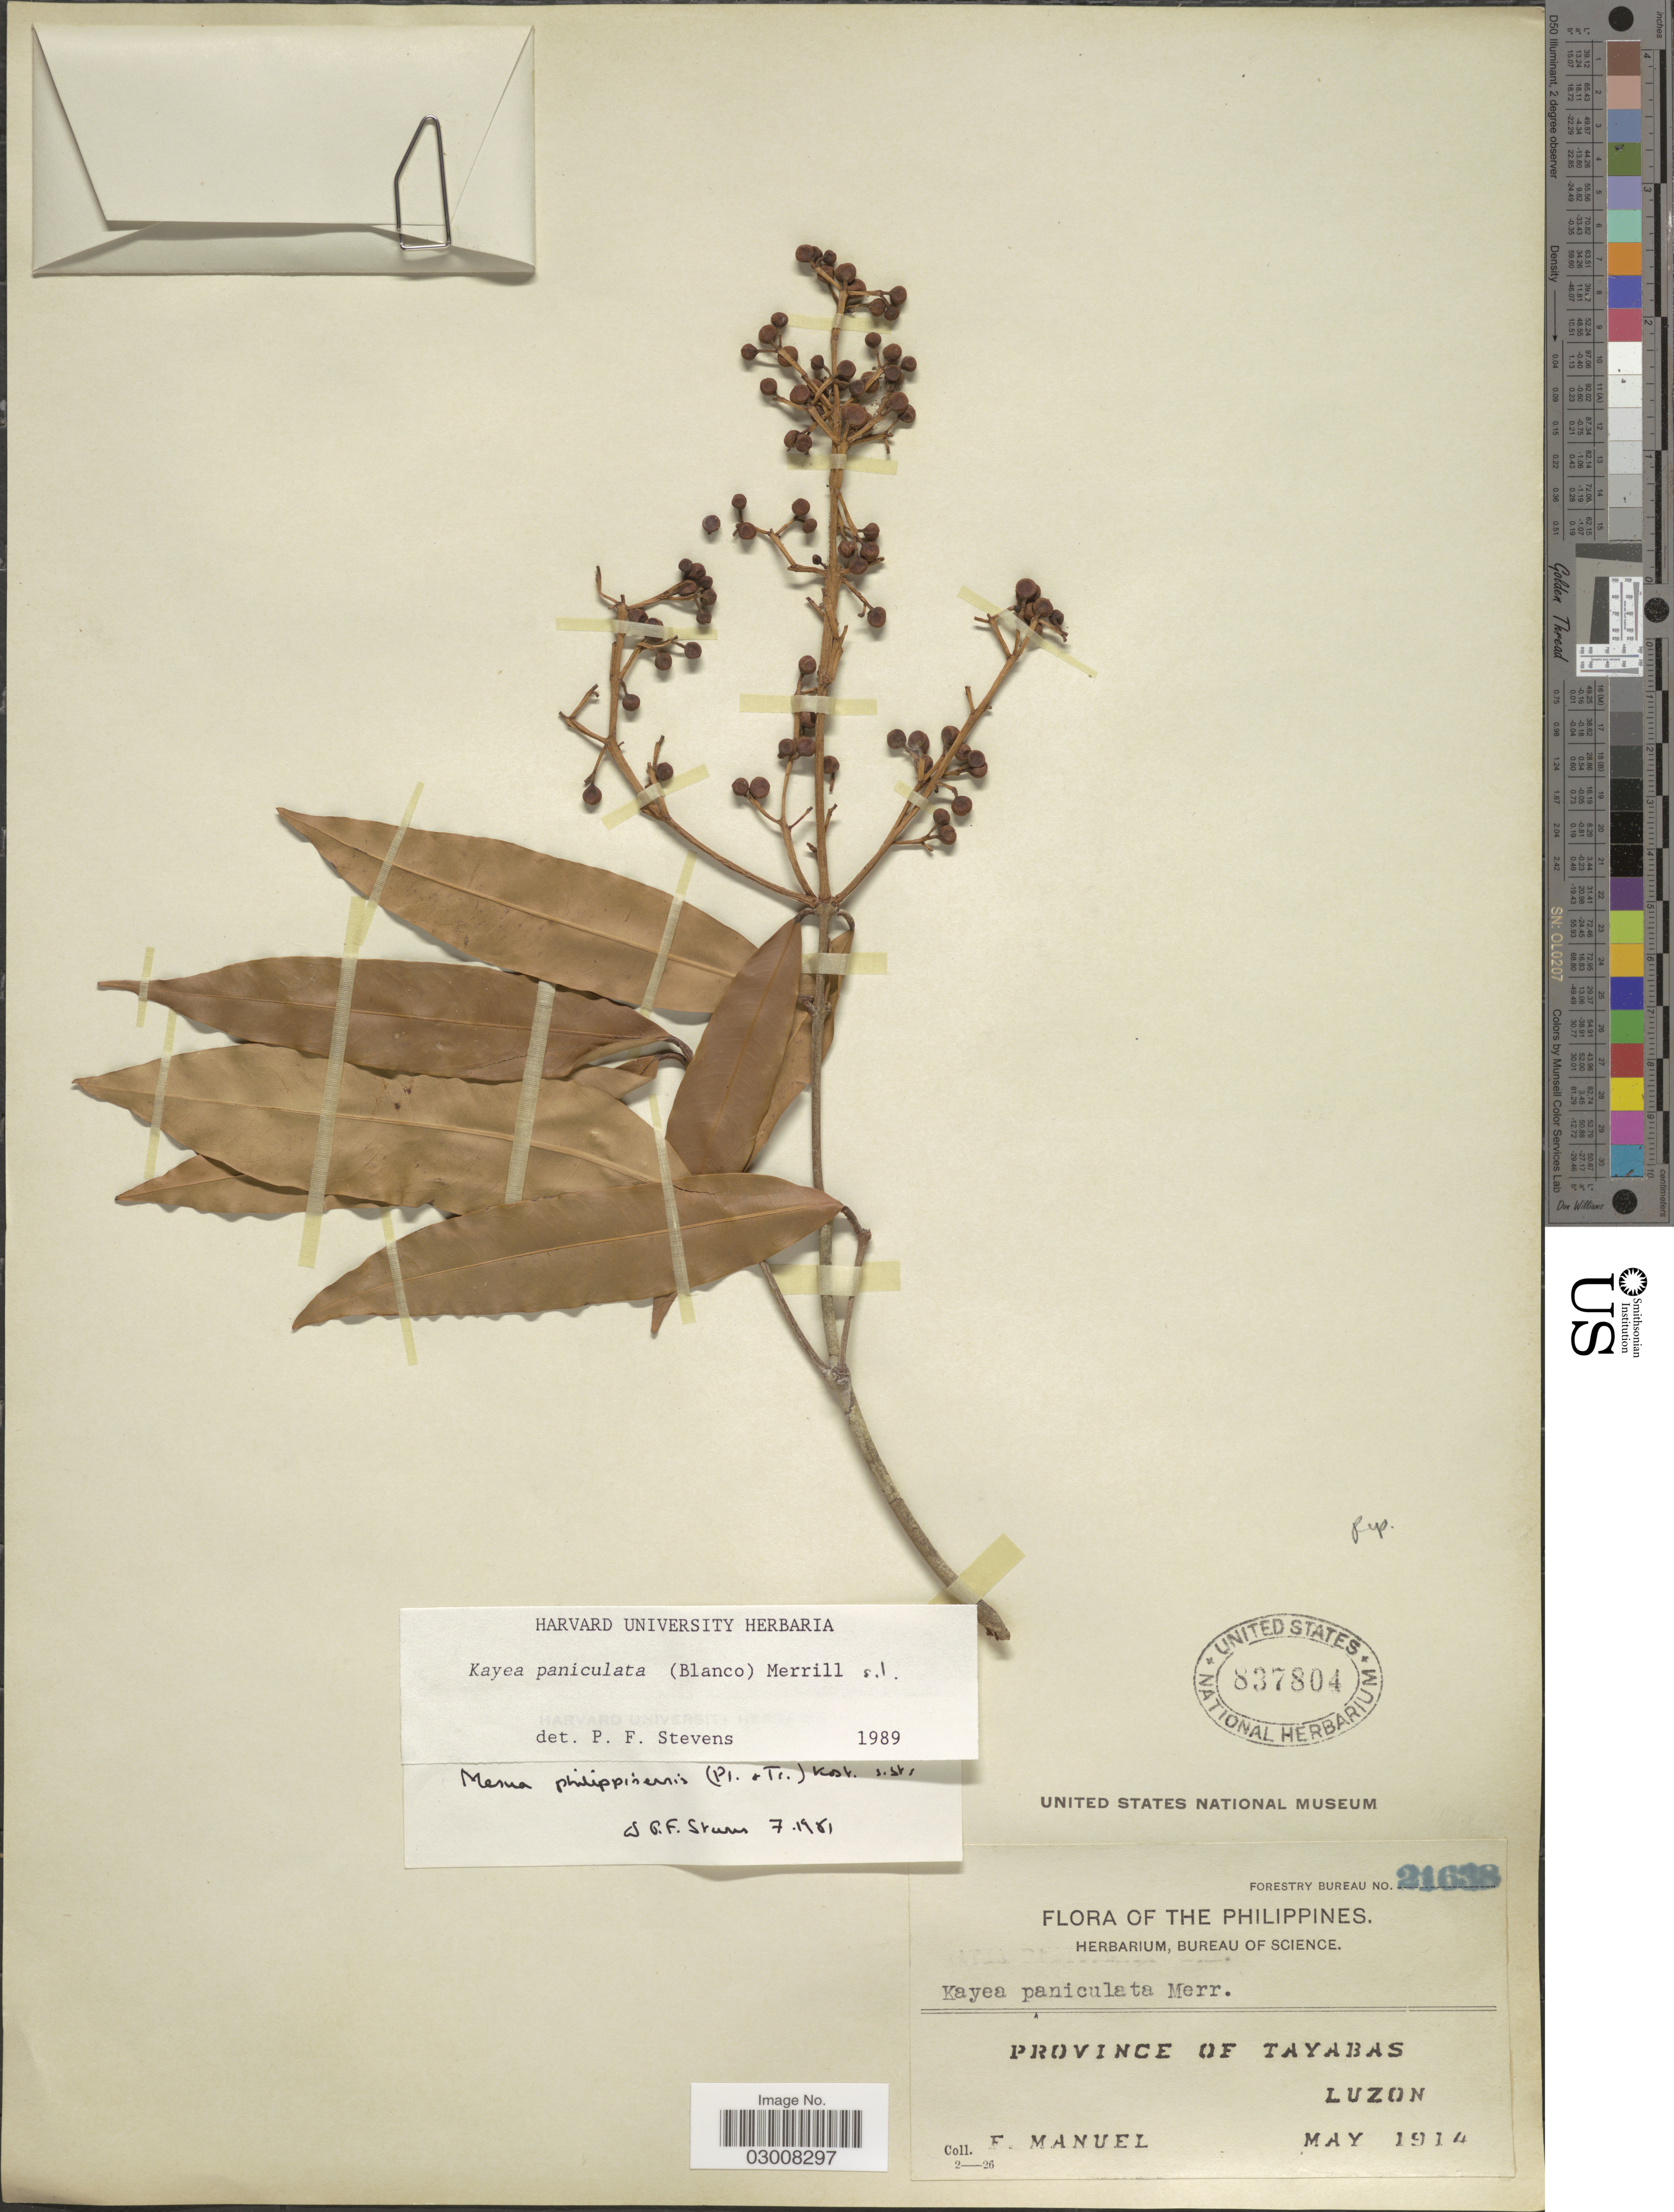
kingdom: Plantae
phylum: Tracheophyta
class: Magnoliopsida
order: Malpighiales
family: Calophyllaceae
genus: Kayea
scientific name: Kayea paniculata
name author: (Blanco) Merr.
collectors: F. Manuel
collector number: Forestry Bureau 21638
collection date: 1914-05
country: Philippines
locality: Province of Tayabas, Luzon.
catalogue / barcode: US 837804